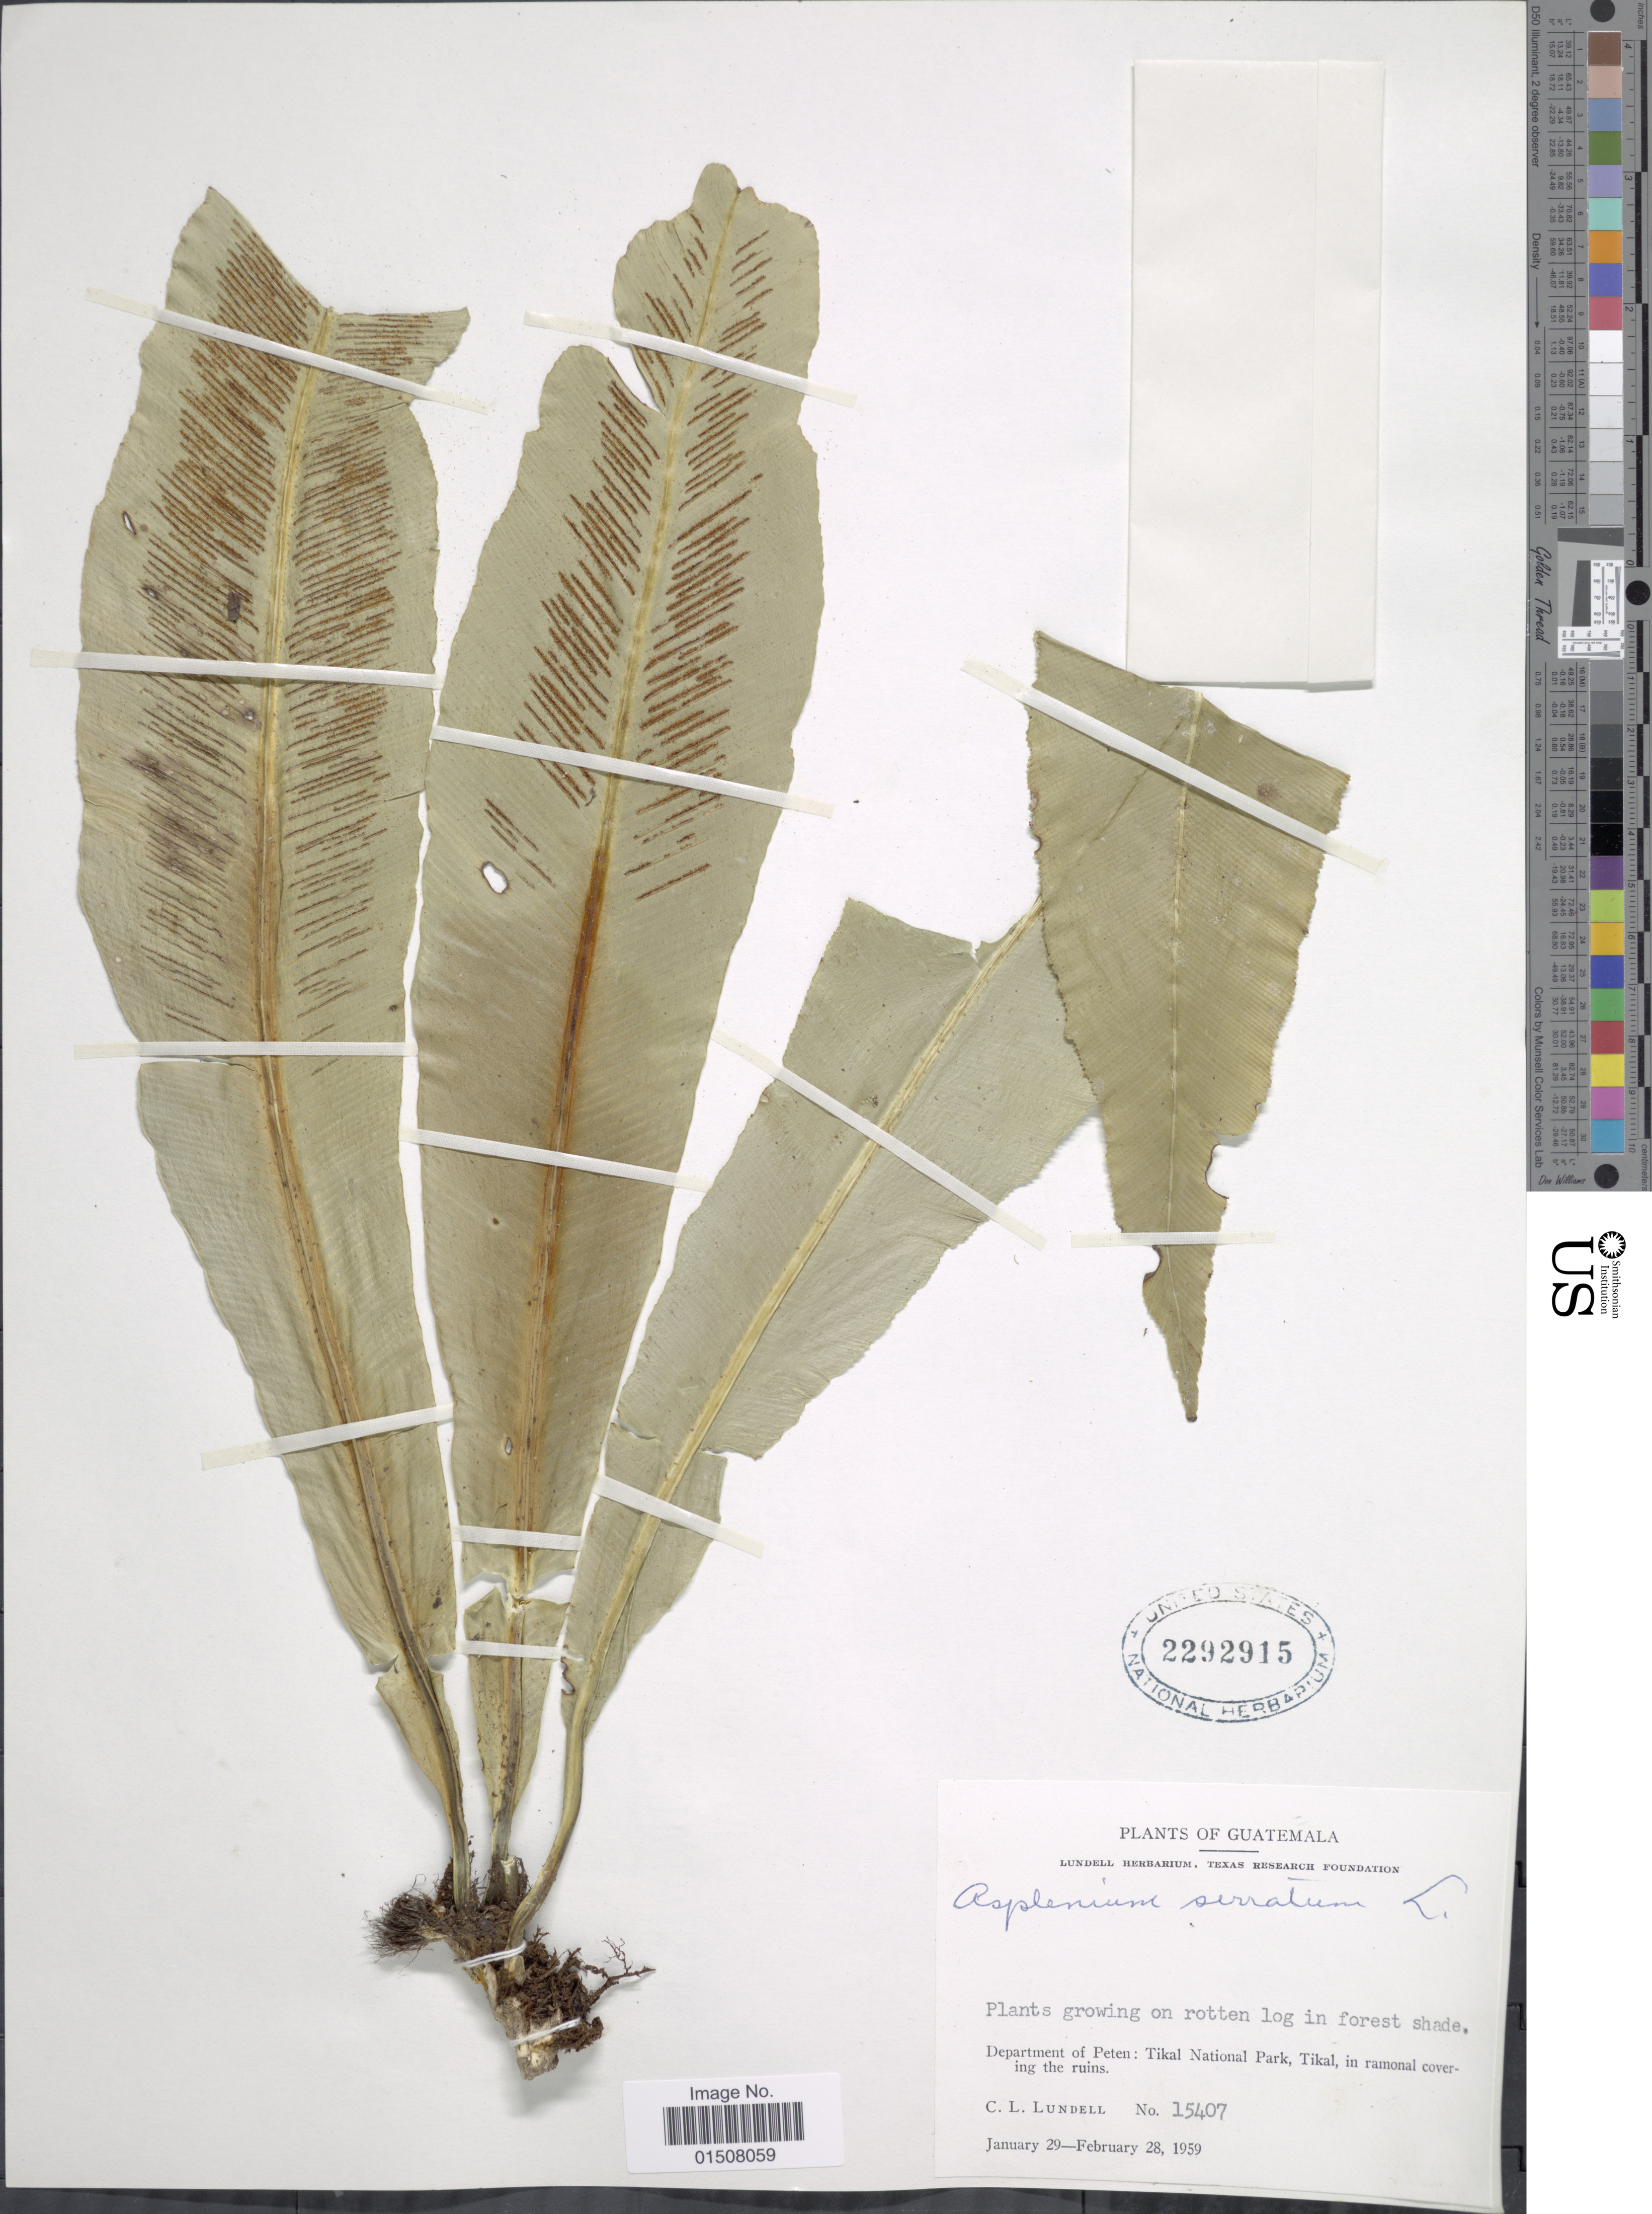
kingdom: Plantae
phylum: Tracheophyta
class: Polypodiopsida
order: Polypodiales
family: Aspleniaceae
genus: Asplenium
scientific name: Asplenium serratum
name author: L.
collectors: C. L. Lundell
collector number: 15407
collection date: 1959-01-29/1959-02-28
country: Guatemala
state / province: El Petén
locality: Dpartment of Peten: Tikal National Park, Tikal, in ramonal covering the ruims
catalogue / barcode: US 2292915